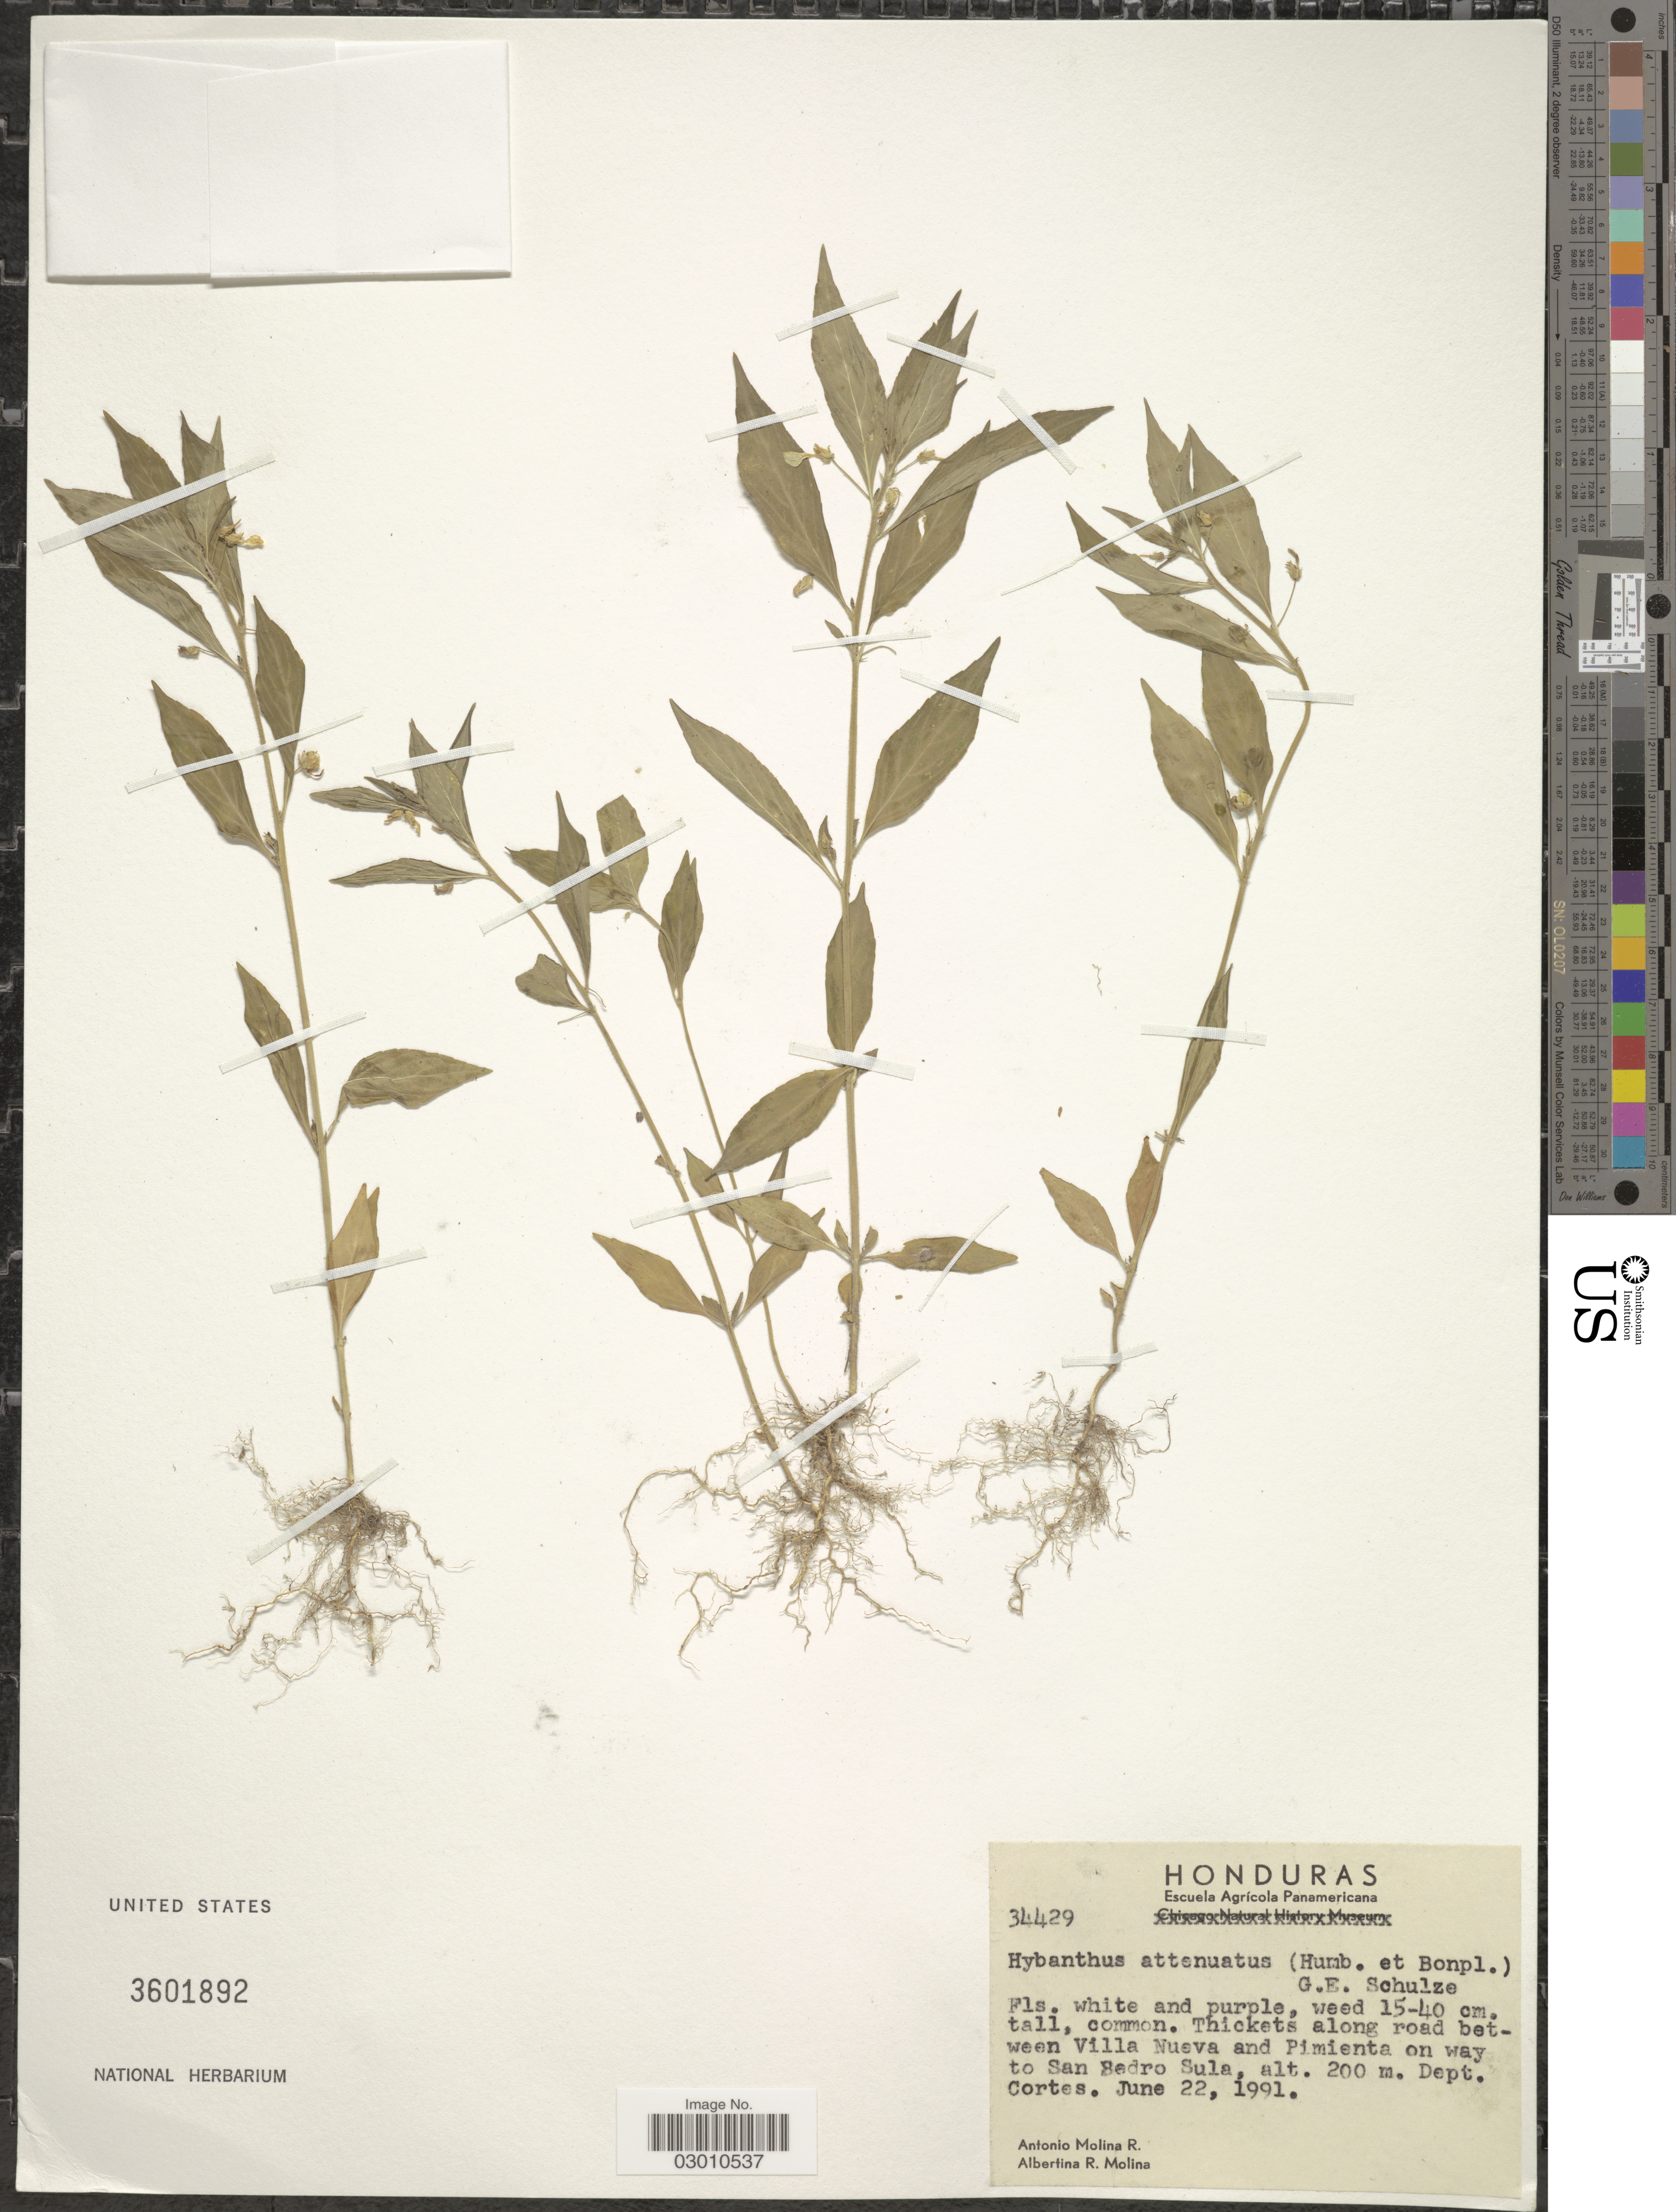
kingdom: Plantae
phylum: Tracheophyta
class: Magnoliopsida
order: Malpighiales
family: Violaceae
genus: Pombalia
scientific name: Pombalia attenuata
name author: (Humb. & Bonpl. ex Willd.) Paula-Souza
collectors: A. Molina R. & A. R. Molina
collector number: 34429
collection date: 1991-06-22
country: Honduras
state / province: Cortés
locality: Thickets along road between Villa Nueva and Pimienta on way to San Pedro Sula. Dept. Cortes.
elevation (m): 200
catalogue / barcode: US 3601892